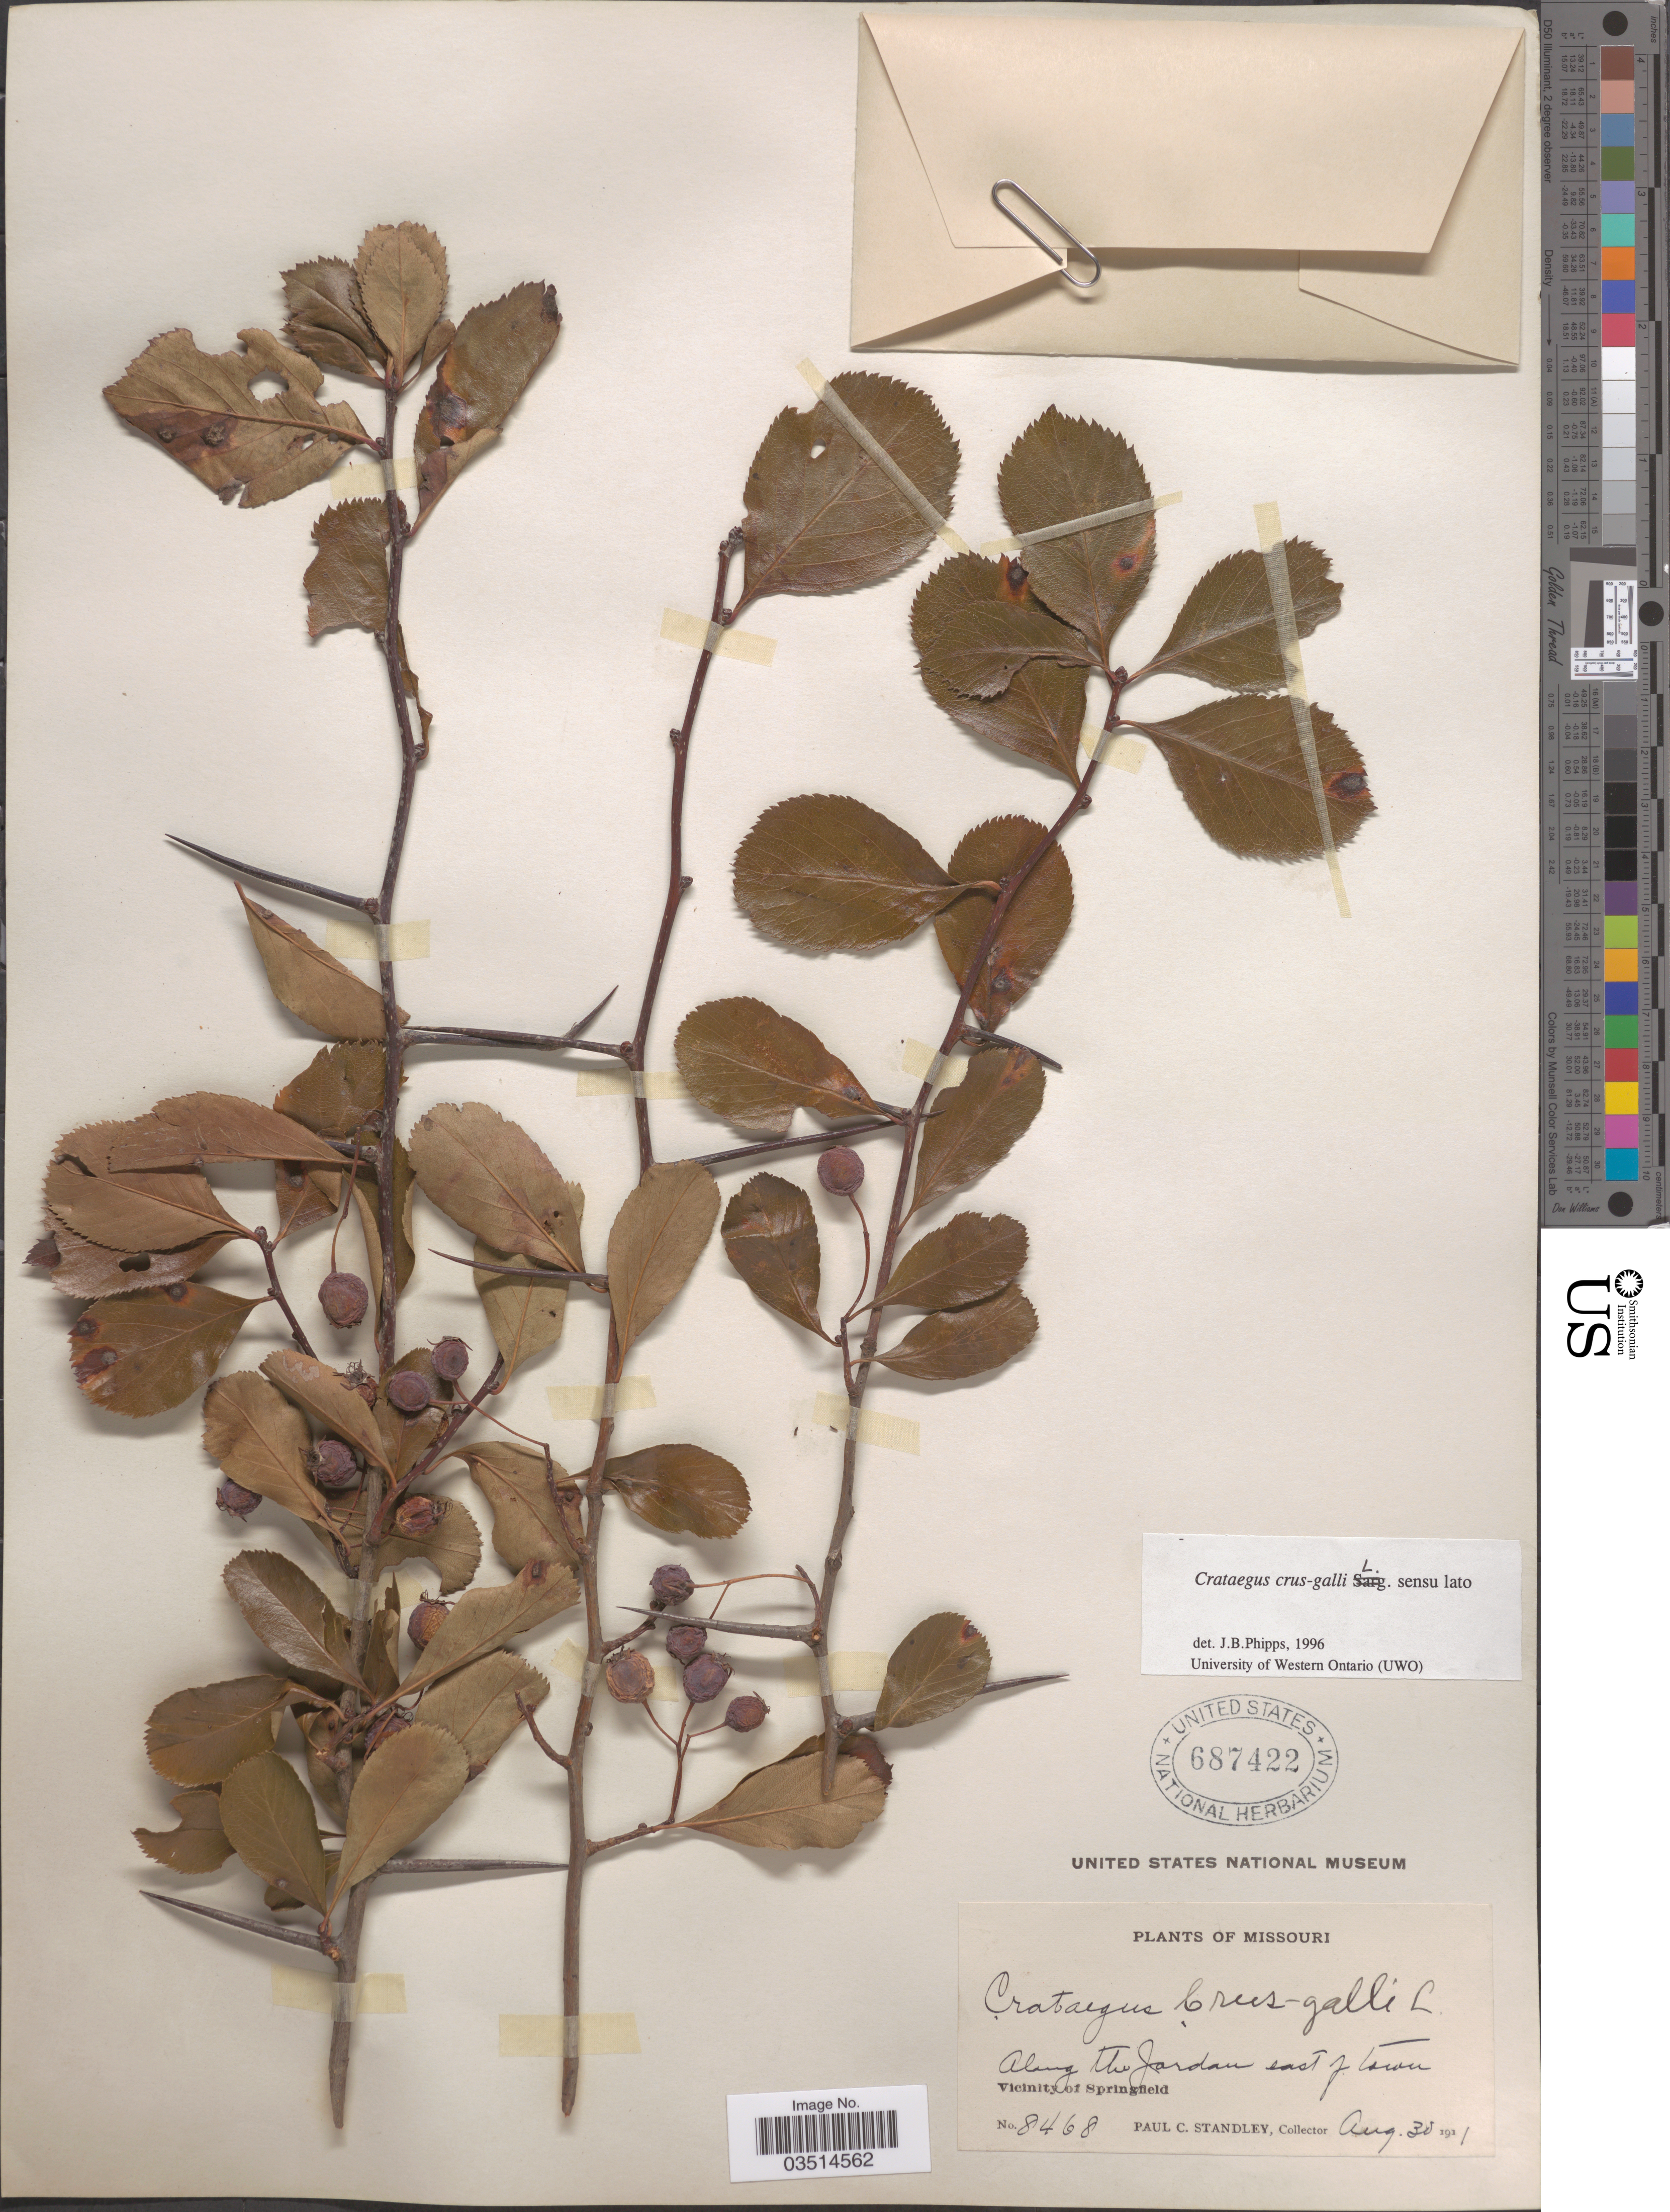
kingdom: Plantae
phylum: Tracheophyta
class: Magnoliopsida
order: Rosales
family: Rosaceae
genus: Crataegus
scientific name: Crataegus crus-galli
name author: L.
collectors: P. C. Standley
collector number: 8468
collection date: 1911-08-30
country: United States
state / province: Missouri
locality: Along The Garden east of Town. Vicinity of Springfield.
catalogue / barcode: US 687422